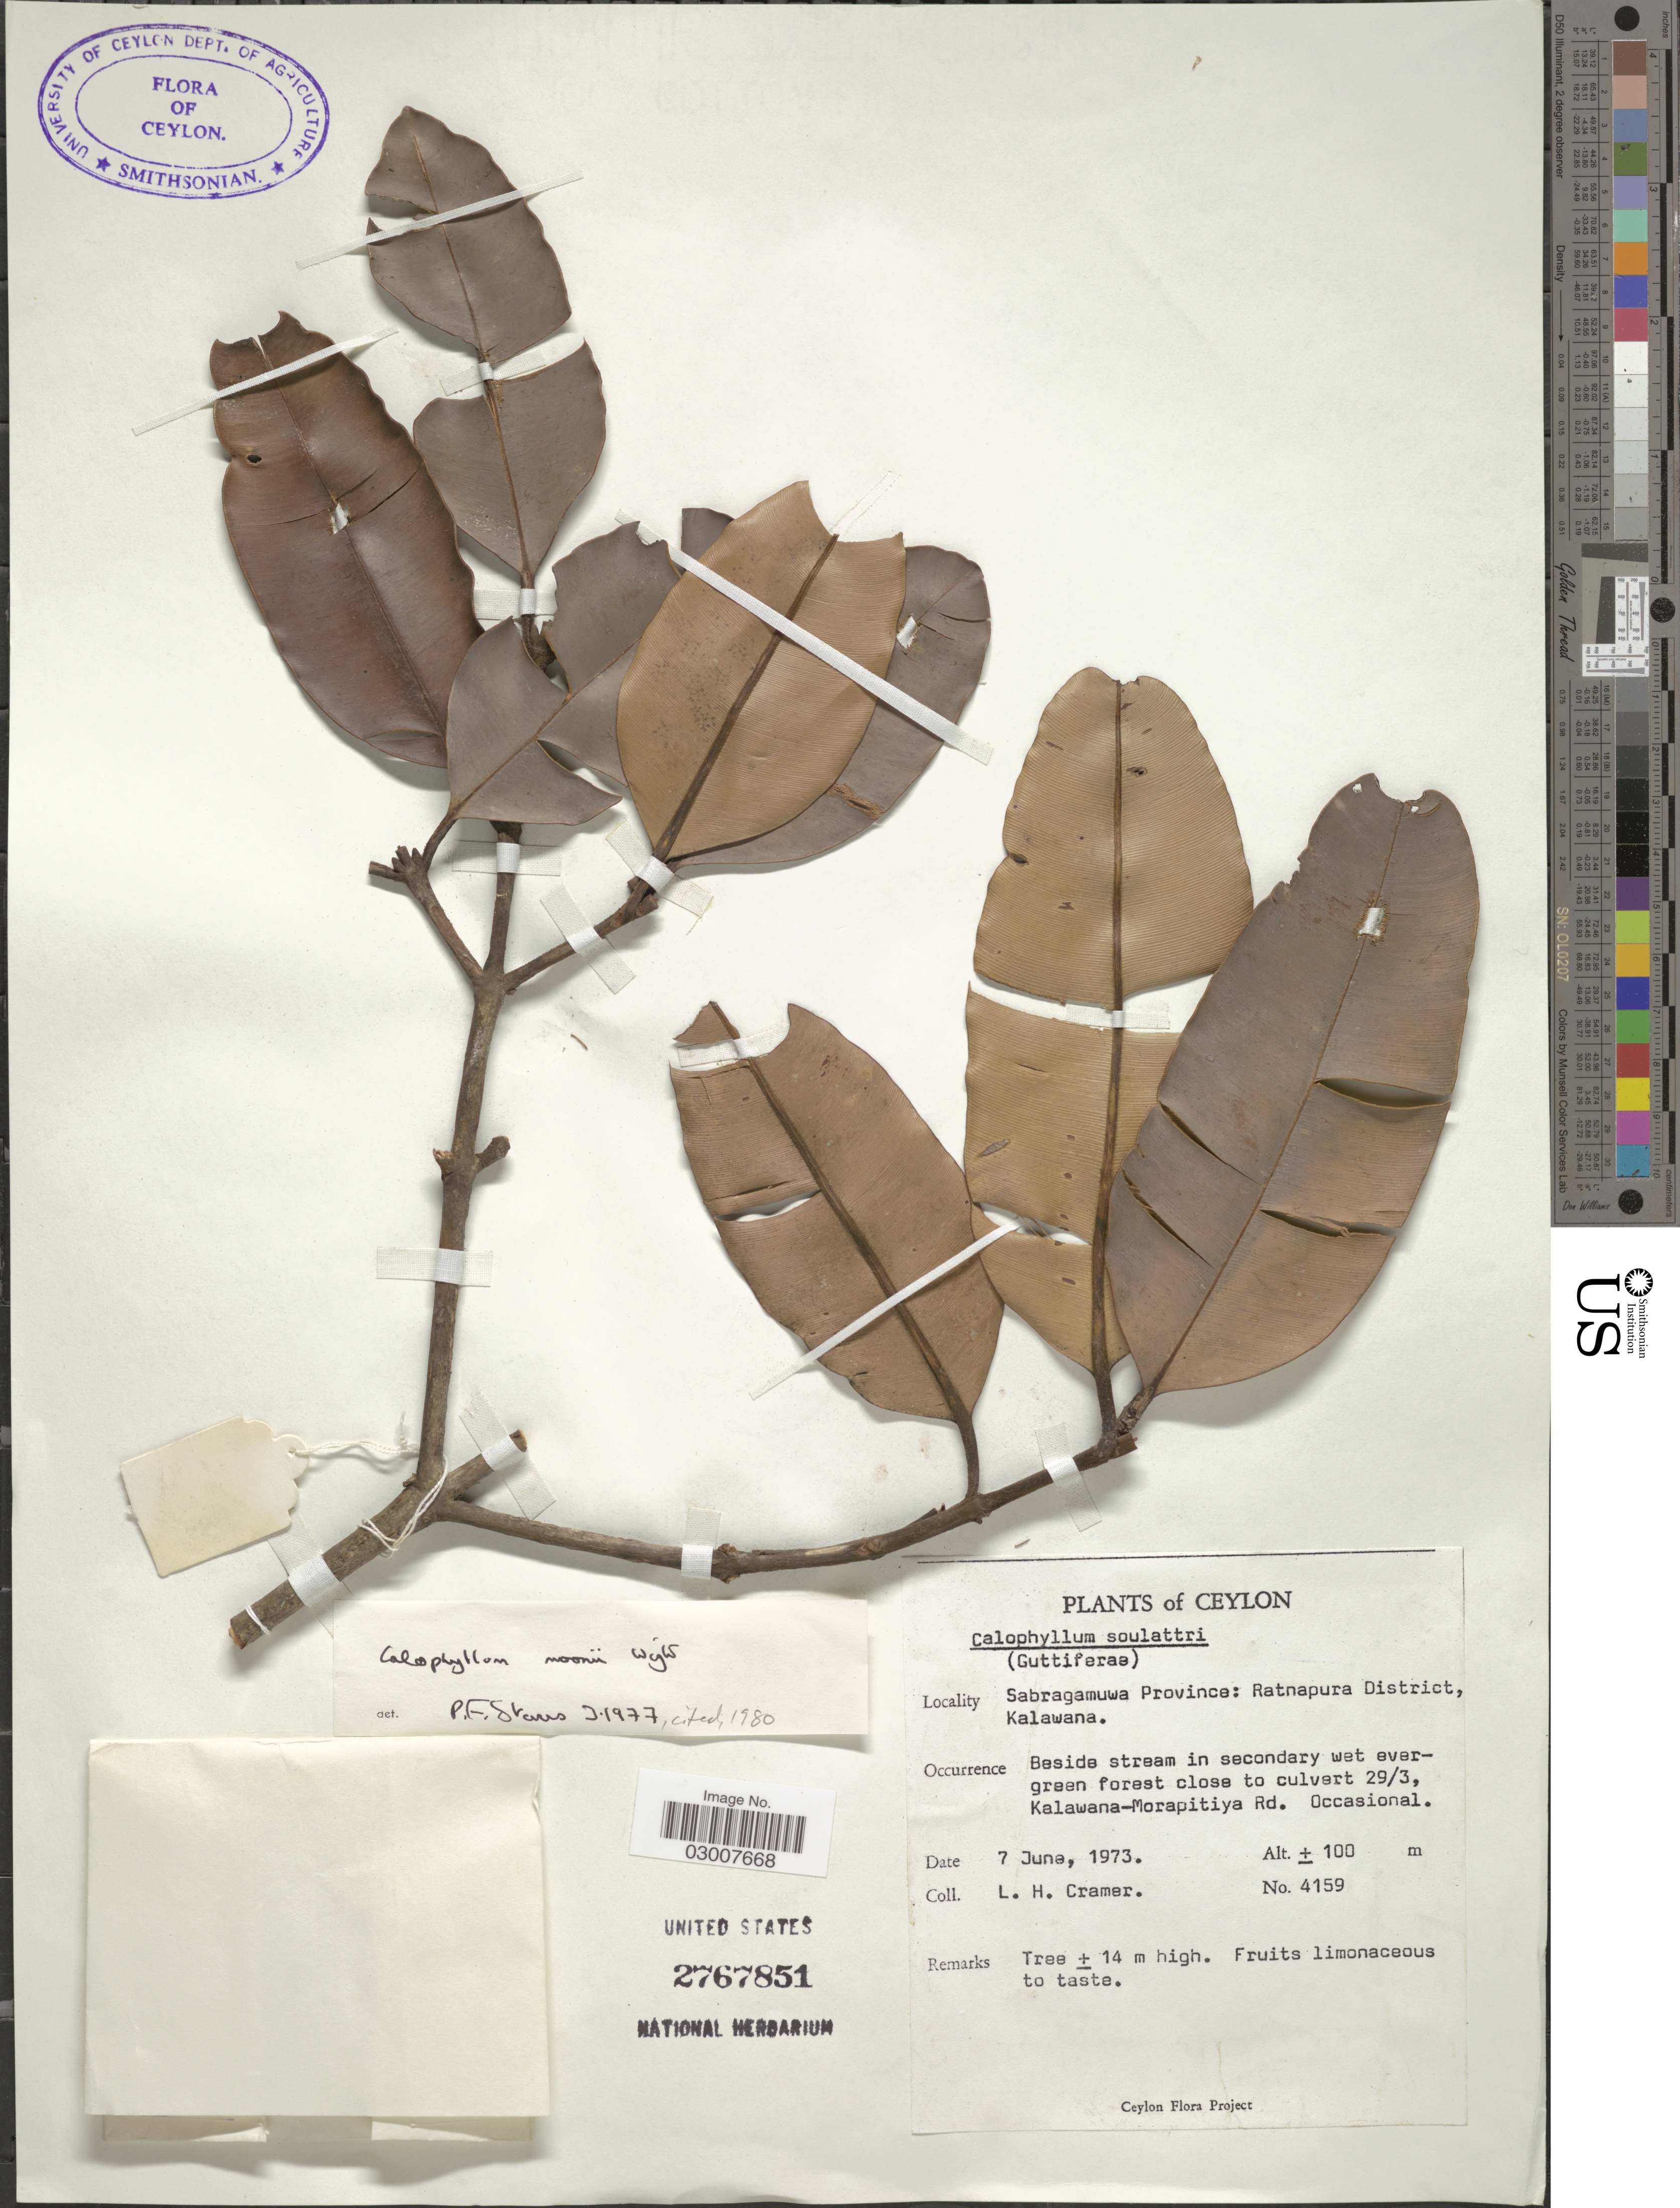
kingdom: Plantae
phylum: Tracheophyta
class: Magnoliopsida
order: Malpighiales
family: Calophyllaceae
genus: Calophyllum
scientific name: Calophyllum moonii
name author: Wight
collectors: L. H. Cramer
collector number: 4159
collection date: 1973-06-07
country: Sri Lanka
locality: Ceylon. Sabragamuwa Province: Ratnapura District, Kalawana. Kalawana-Morapitiya Rd.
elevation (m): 100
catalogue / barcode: US 2767851